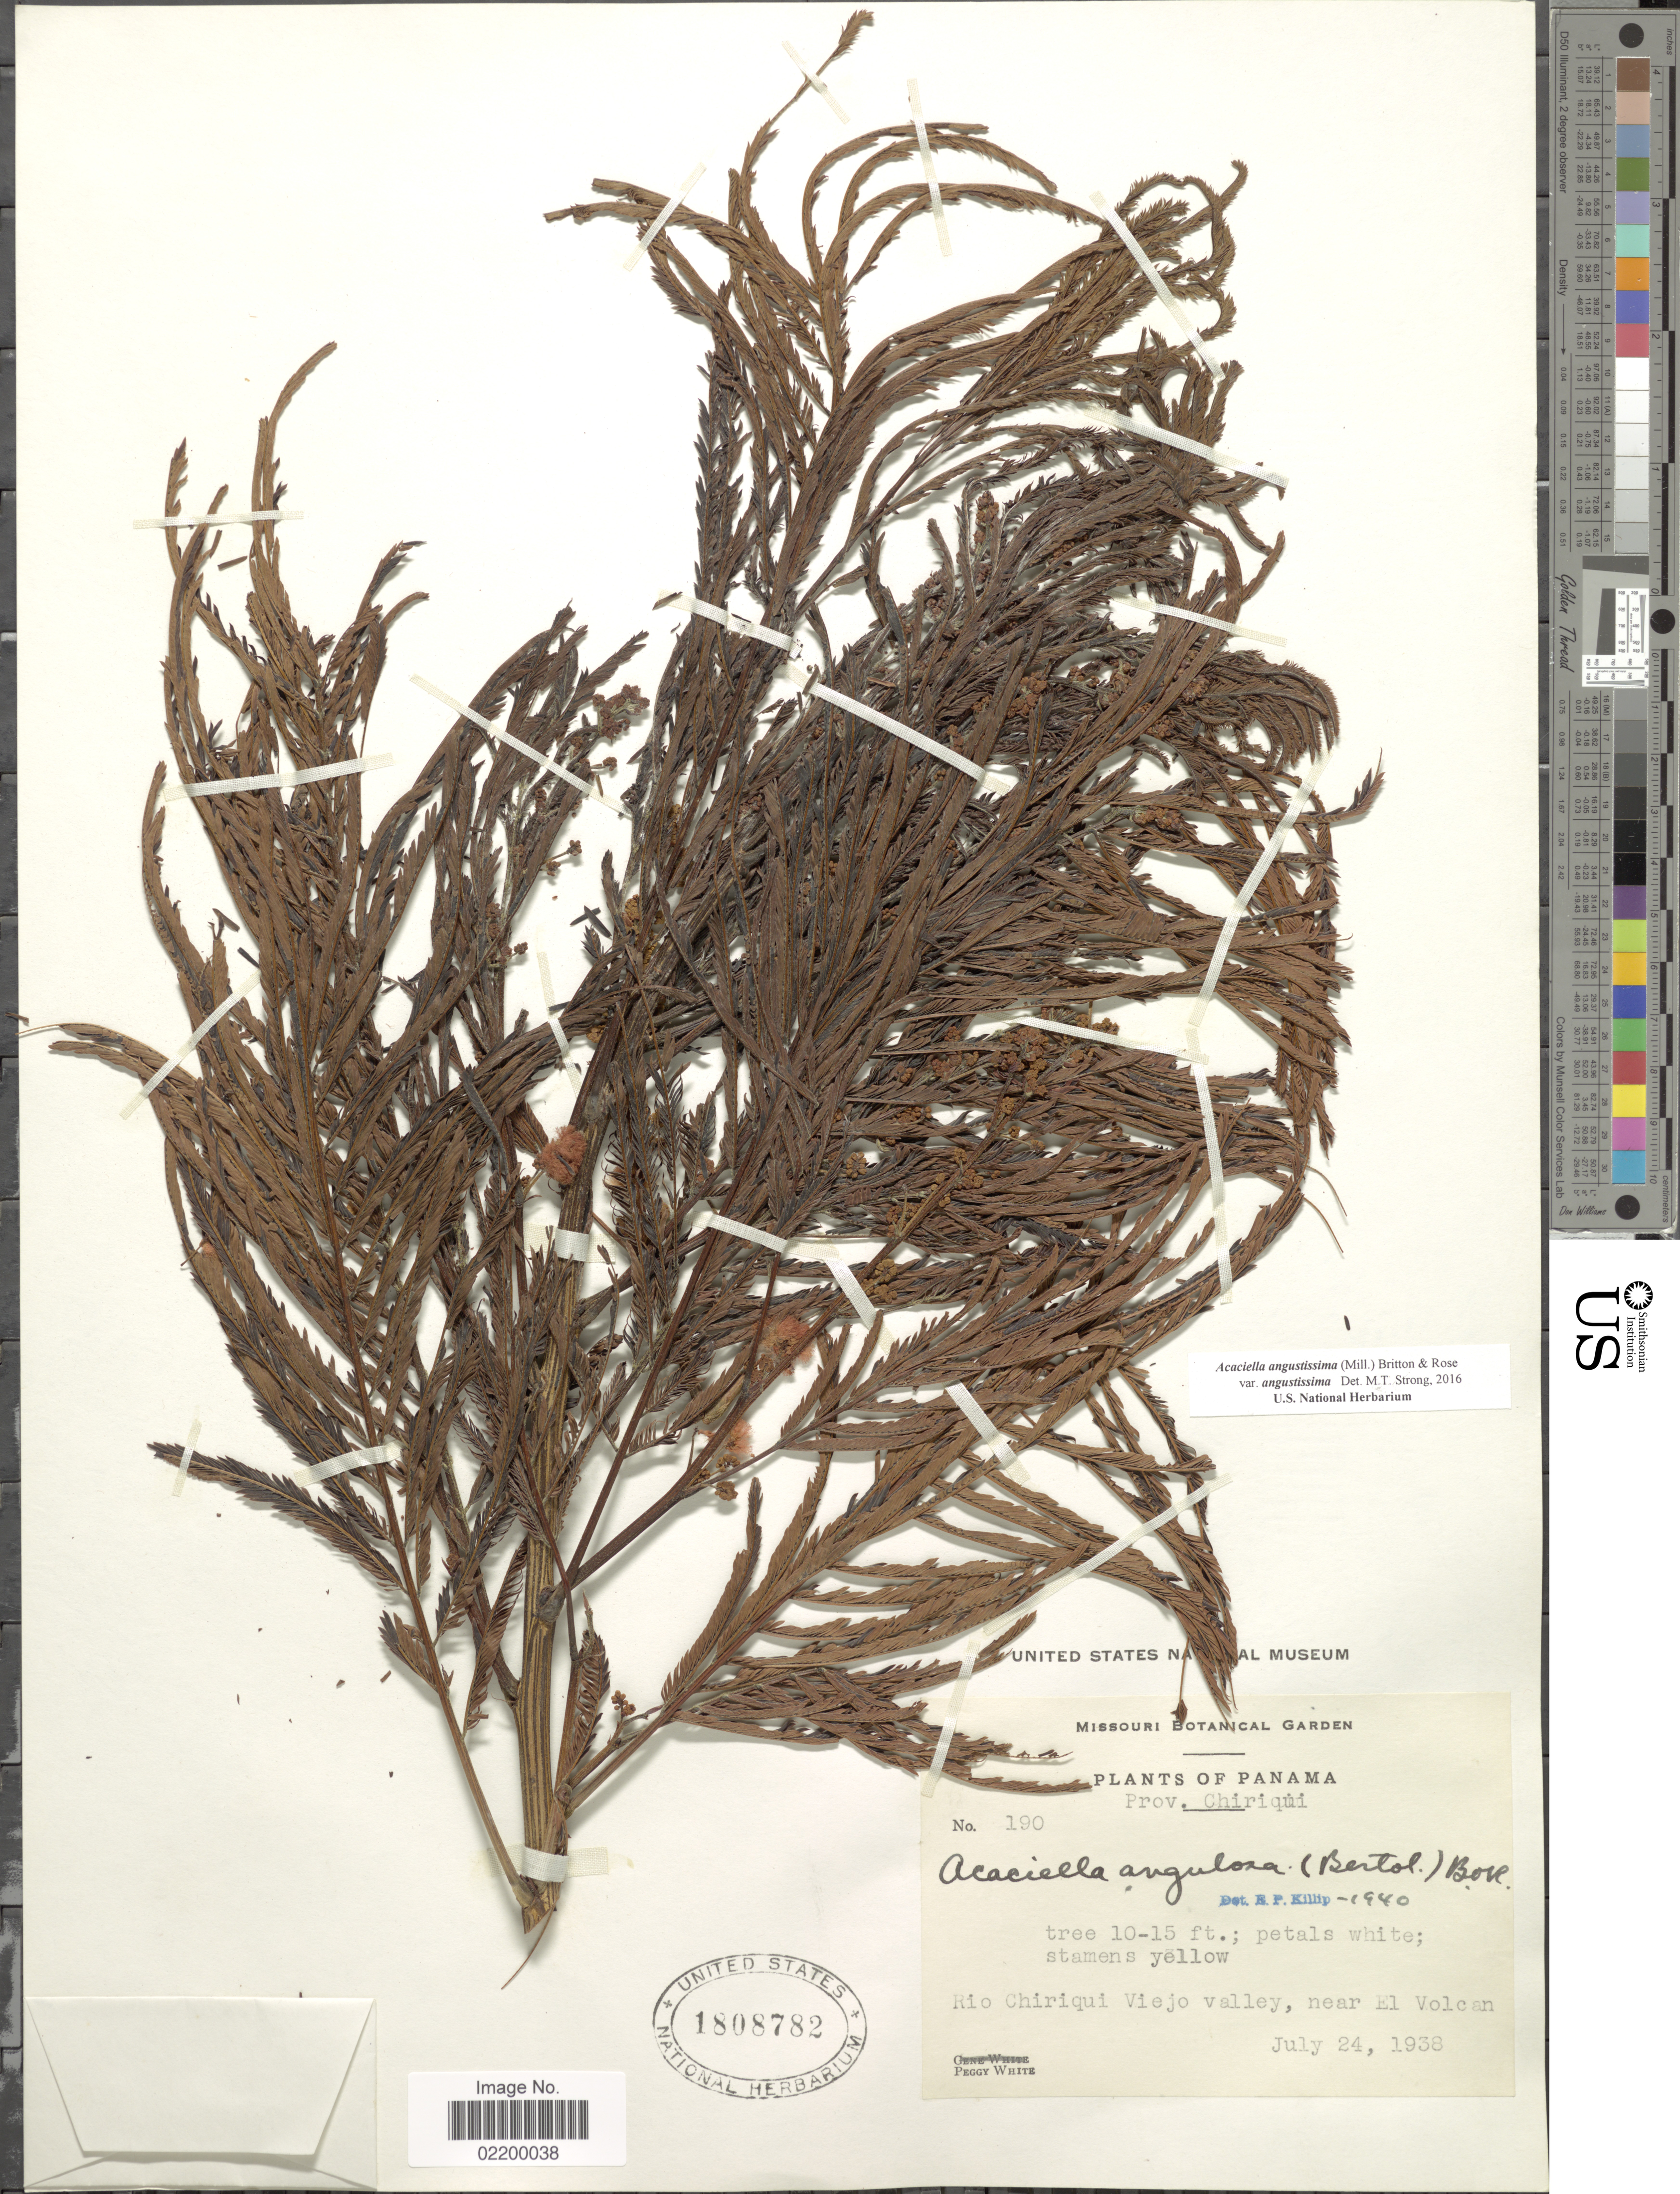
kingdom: Plantae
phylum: Tracheophyta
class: Magnoliopsida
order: Fabales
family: Fabaceae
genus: Acaciella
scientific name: Acaciella angustissima var. angustissima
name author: (Mill.) Britton & Rose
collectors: P. White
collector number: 190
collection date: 1938-06-24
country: Panama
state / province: Chiriqui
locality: Prov. Chiriqui, Rio Chiriqui Viejo valley, near El Volcan.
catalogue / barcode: US 1808782